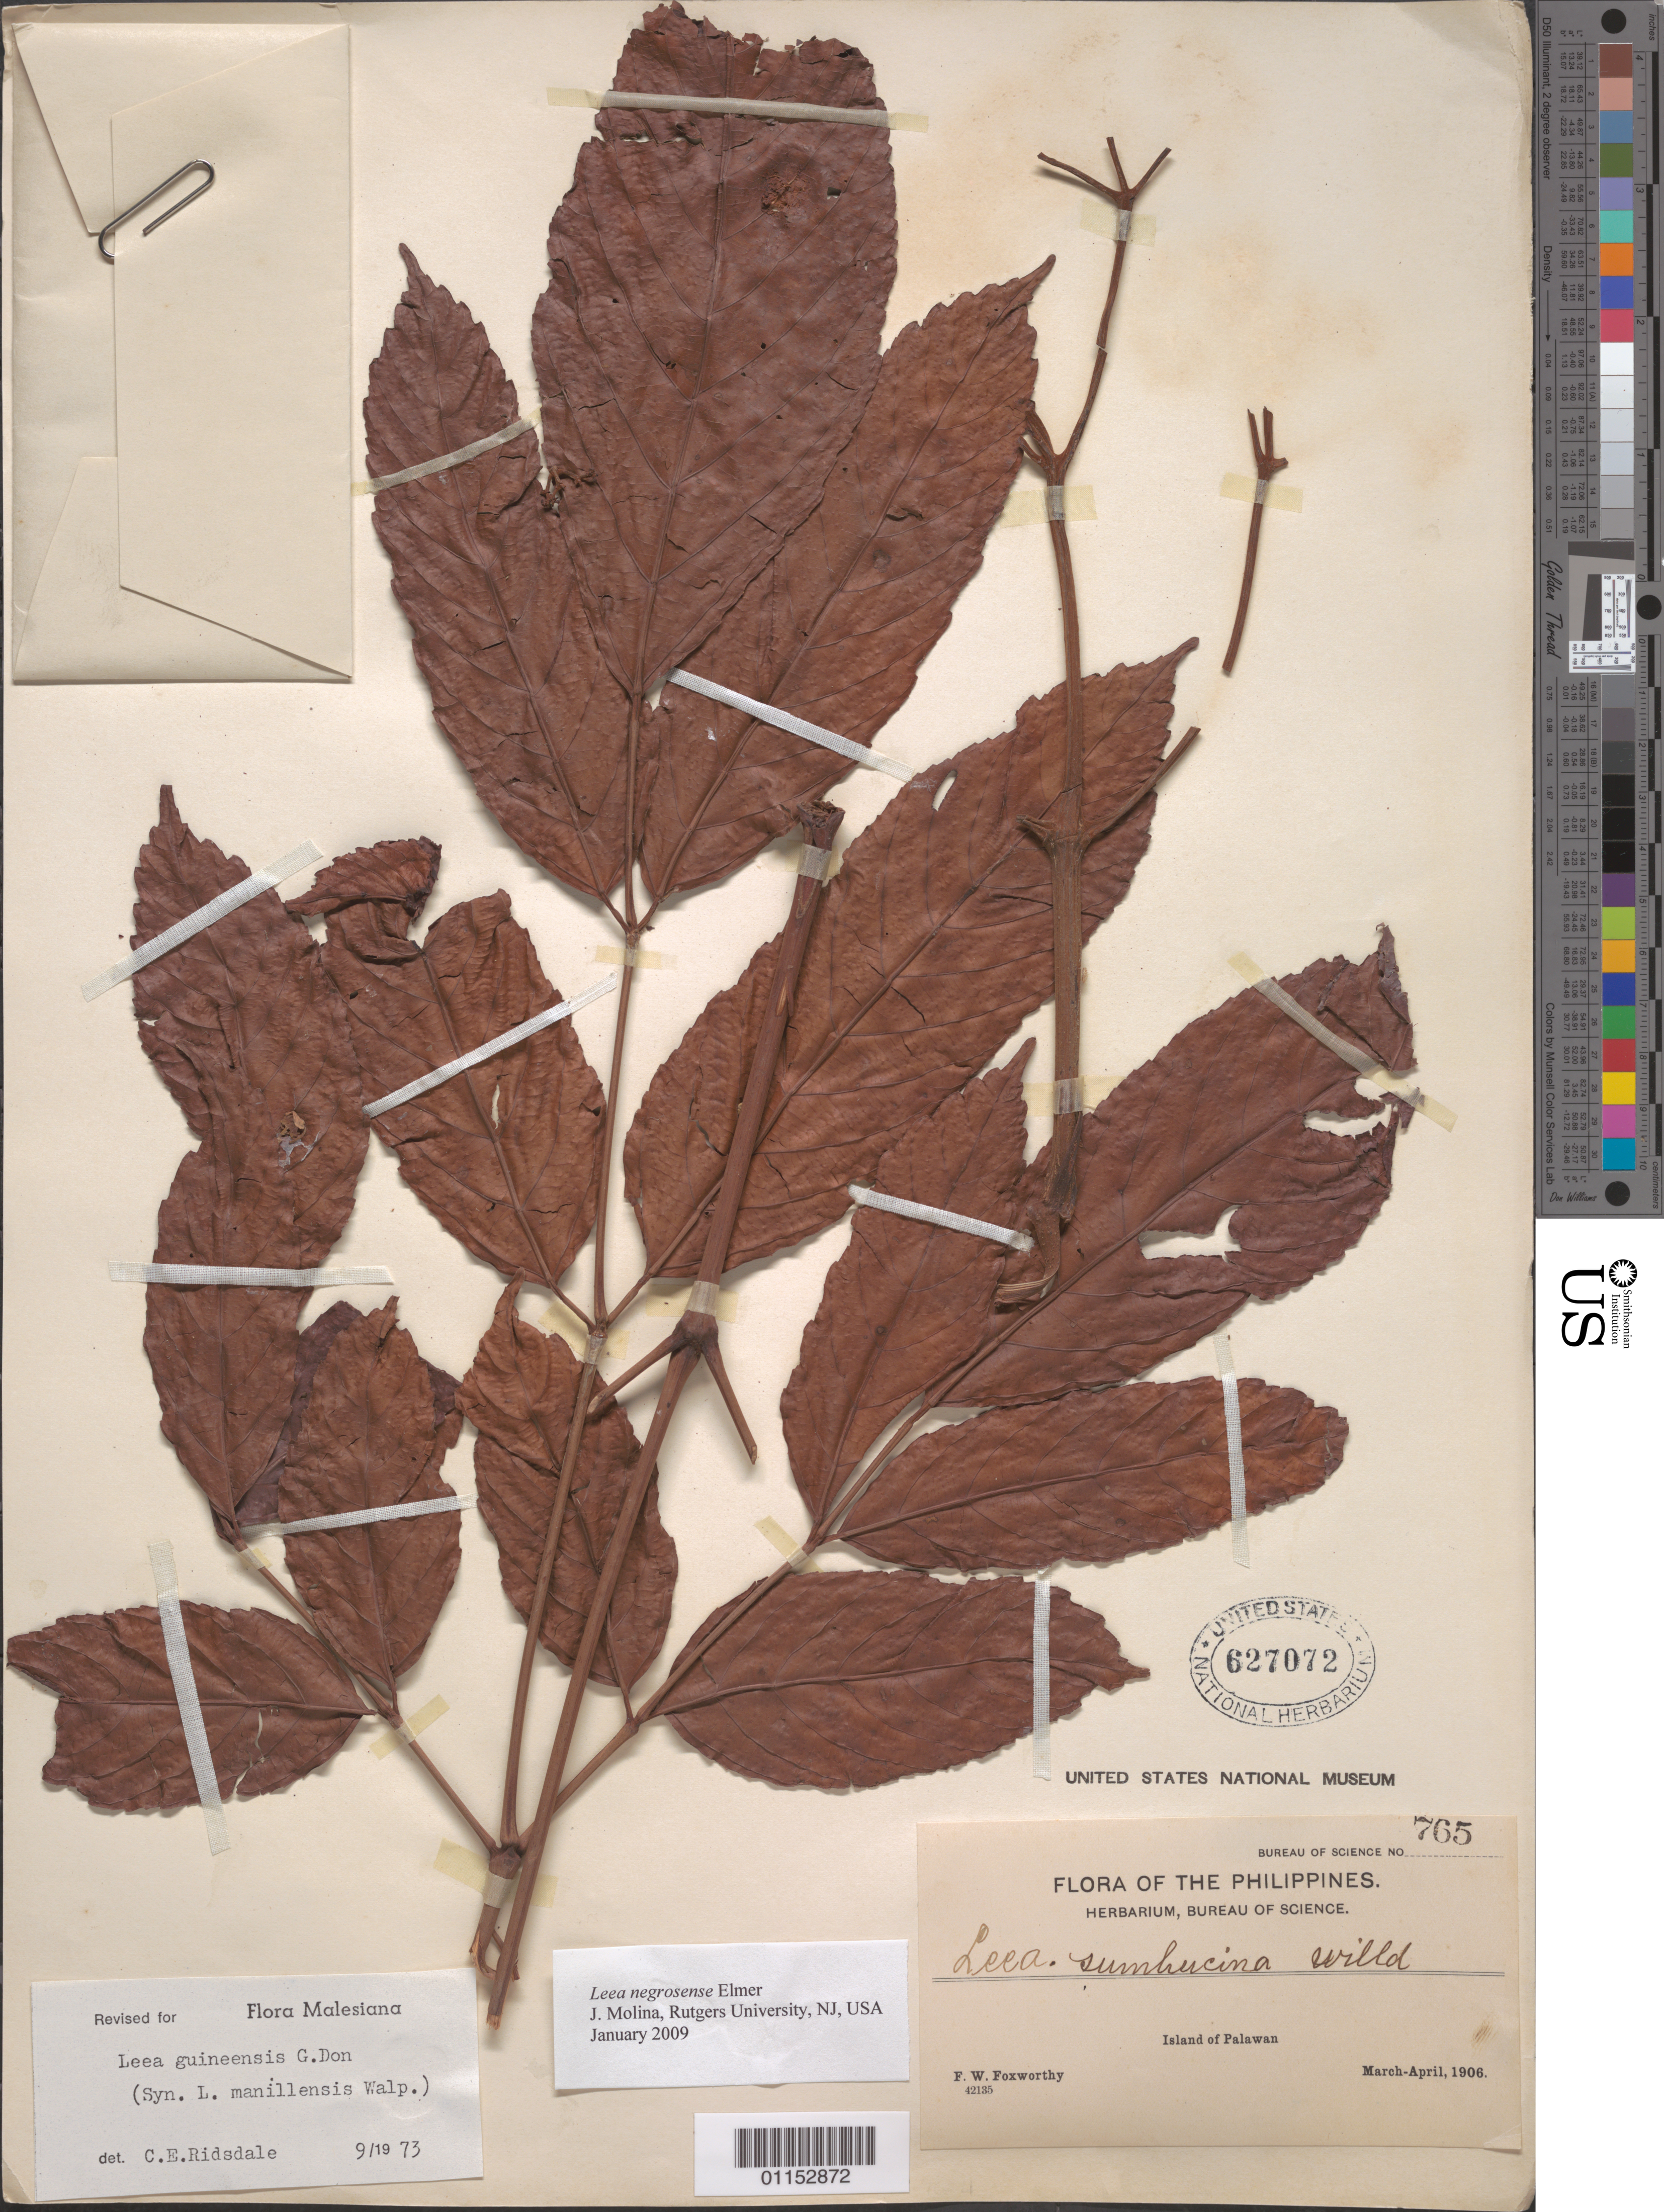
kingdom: Plantae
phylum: Tracheophyta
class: Magnoliopsida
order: Vitales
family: Vitaceae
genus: Leea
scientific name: Leea negrosensis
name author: Elmer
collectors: F. W. Foxworthy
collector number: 765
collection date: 1906-03/1906-04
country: Philippines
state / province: Mimaropa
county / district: Palawan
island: Palawan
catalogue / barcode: US 627072